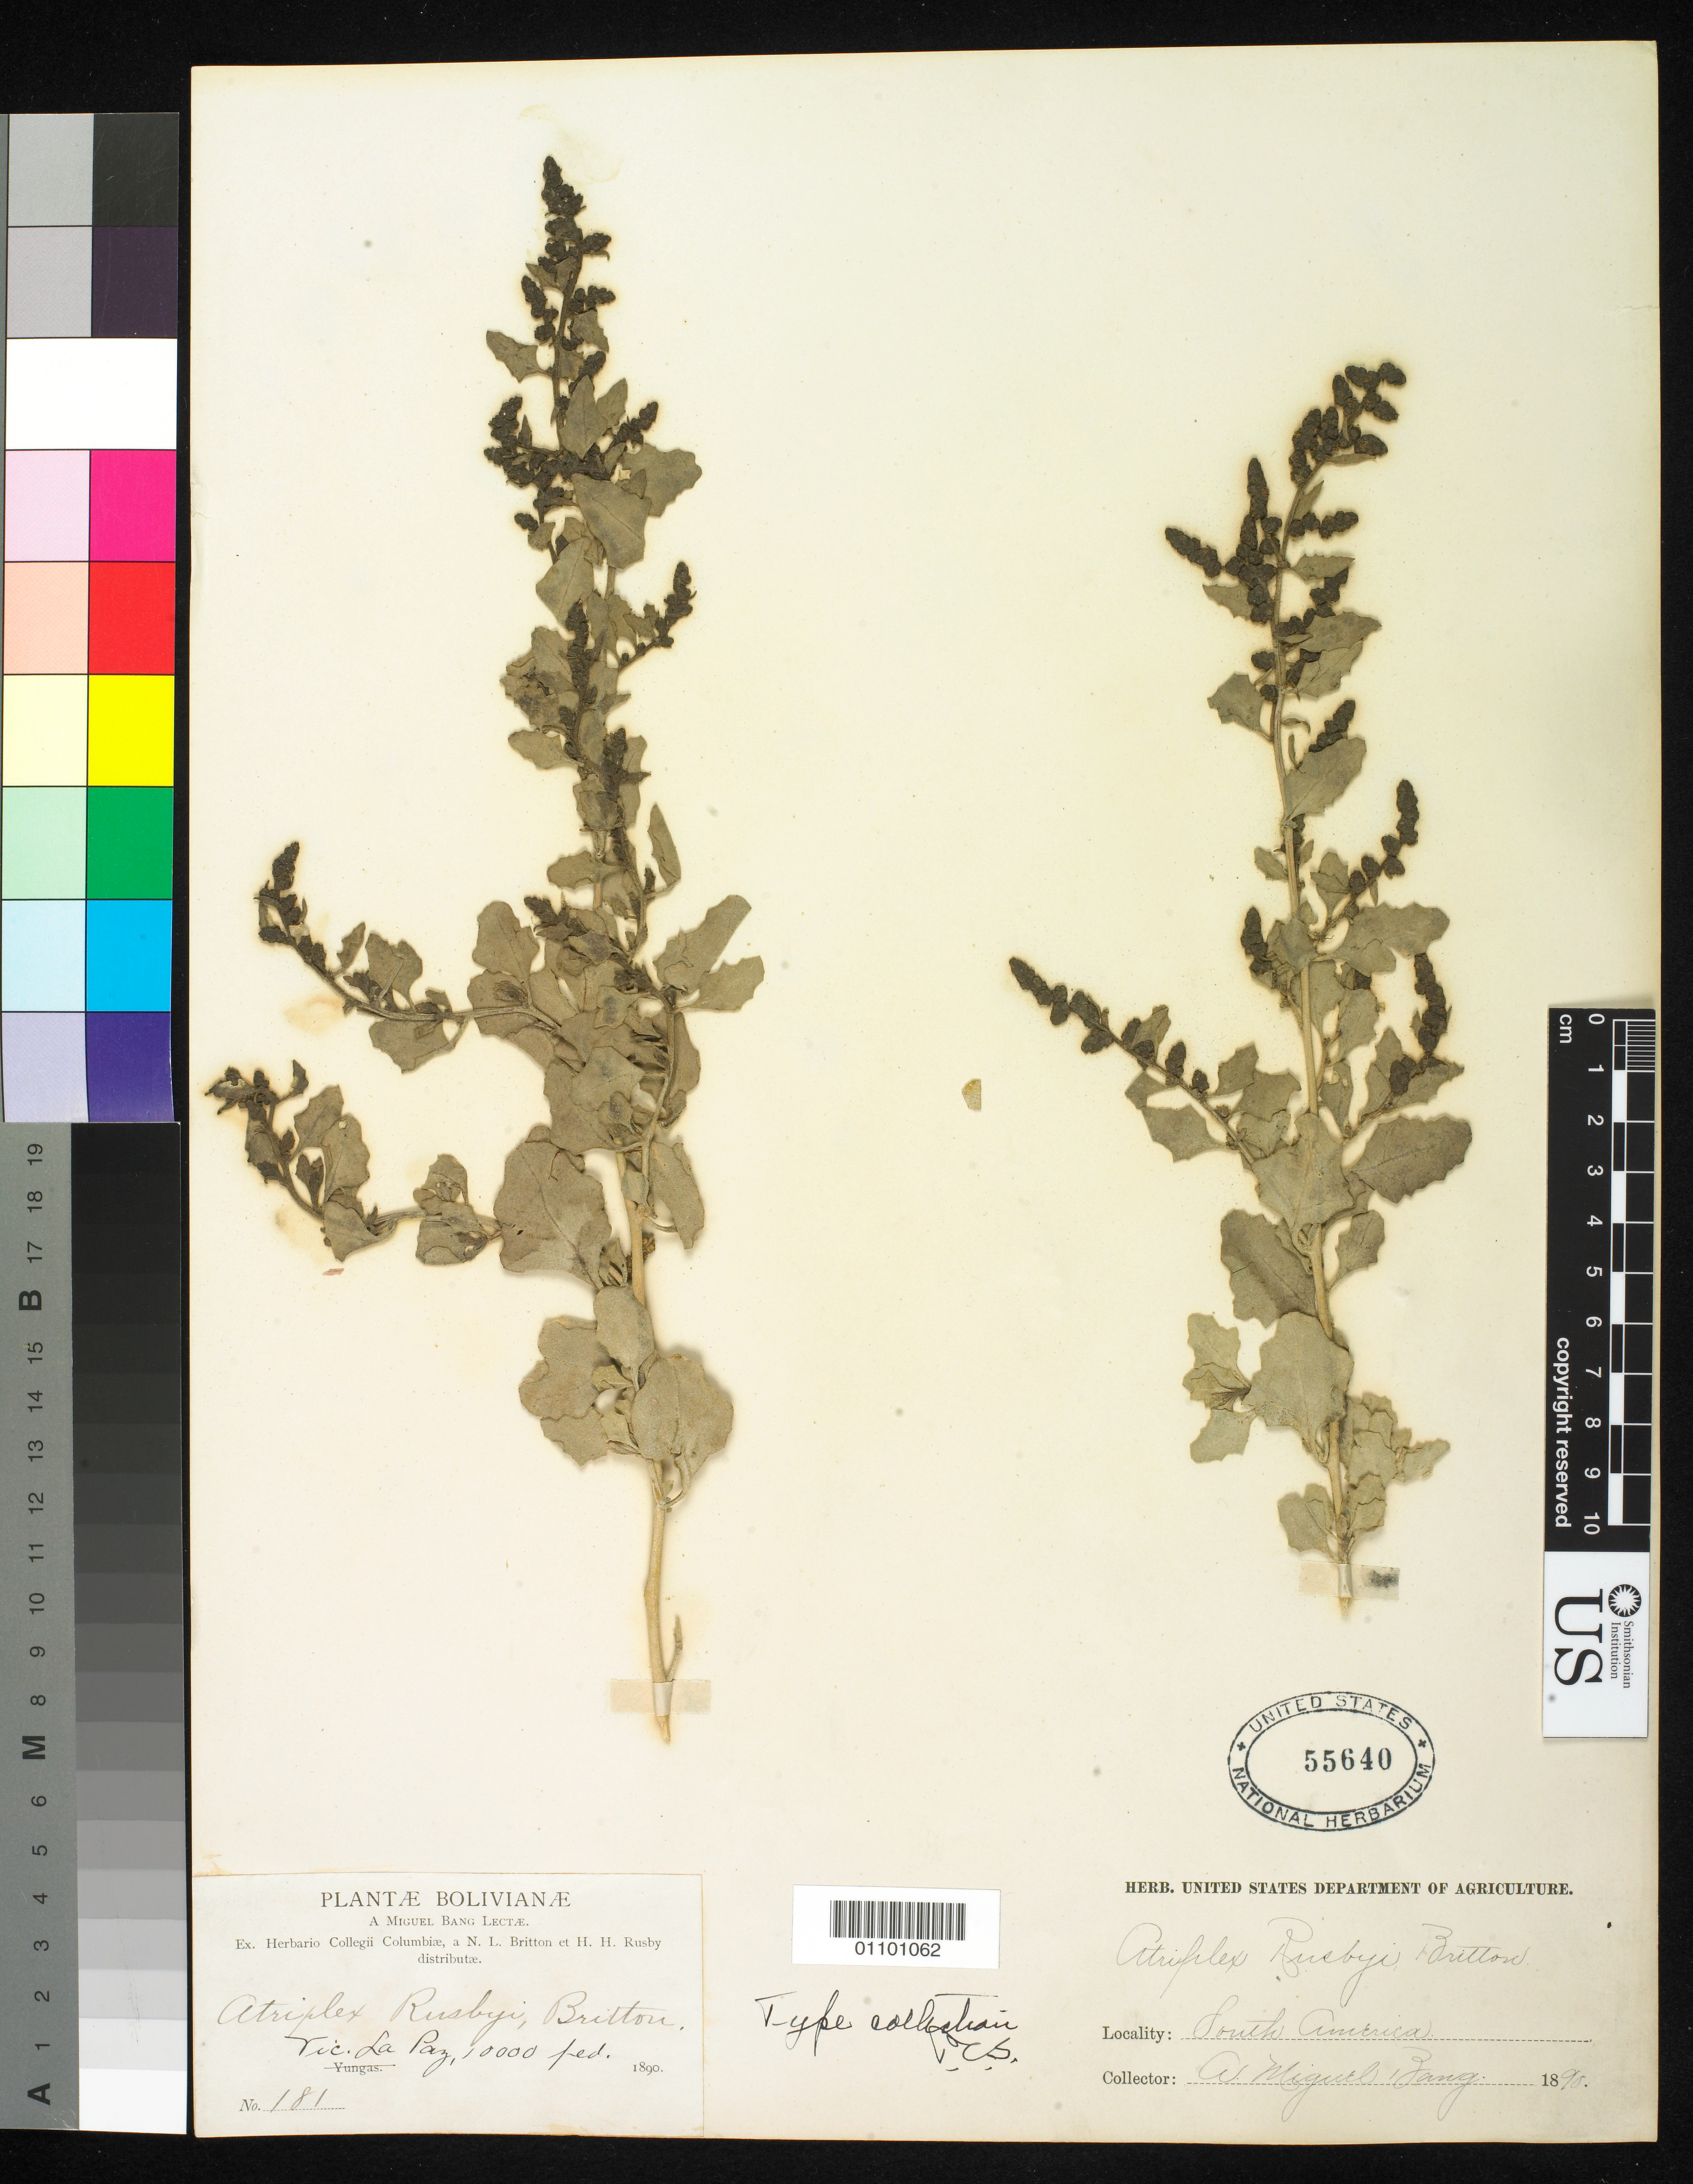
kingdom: Plantae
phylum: Tracheophyta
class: Magnoliopsida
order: Caryophyllales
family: Amaranthaceae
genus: Atriplex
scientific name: Atriplex rusbyi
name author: Britton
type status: Isotype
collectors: M. Bang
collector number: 181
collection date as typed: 1890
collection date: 1890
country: Bolivia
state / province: La Paz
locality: Vic. La Paz.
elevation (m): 3048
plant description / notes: Coll. date on the sheet is 1890 whereas the other sheet (939209) has 1889.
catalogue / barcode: US 55640